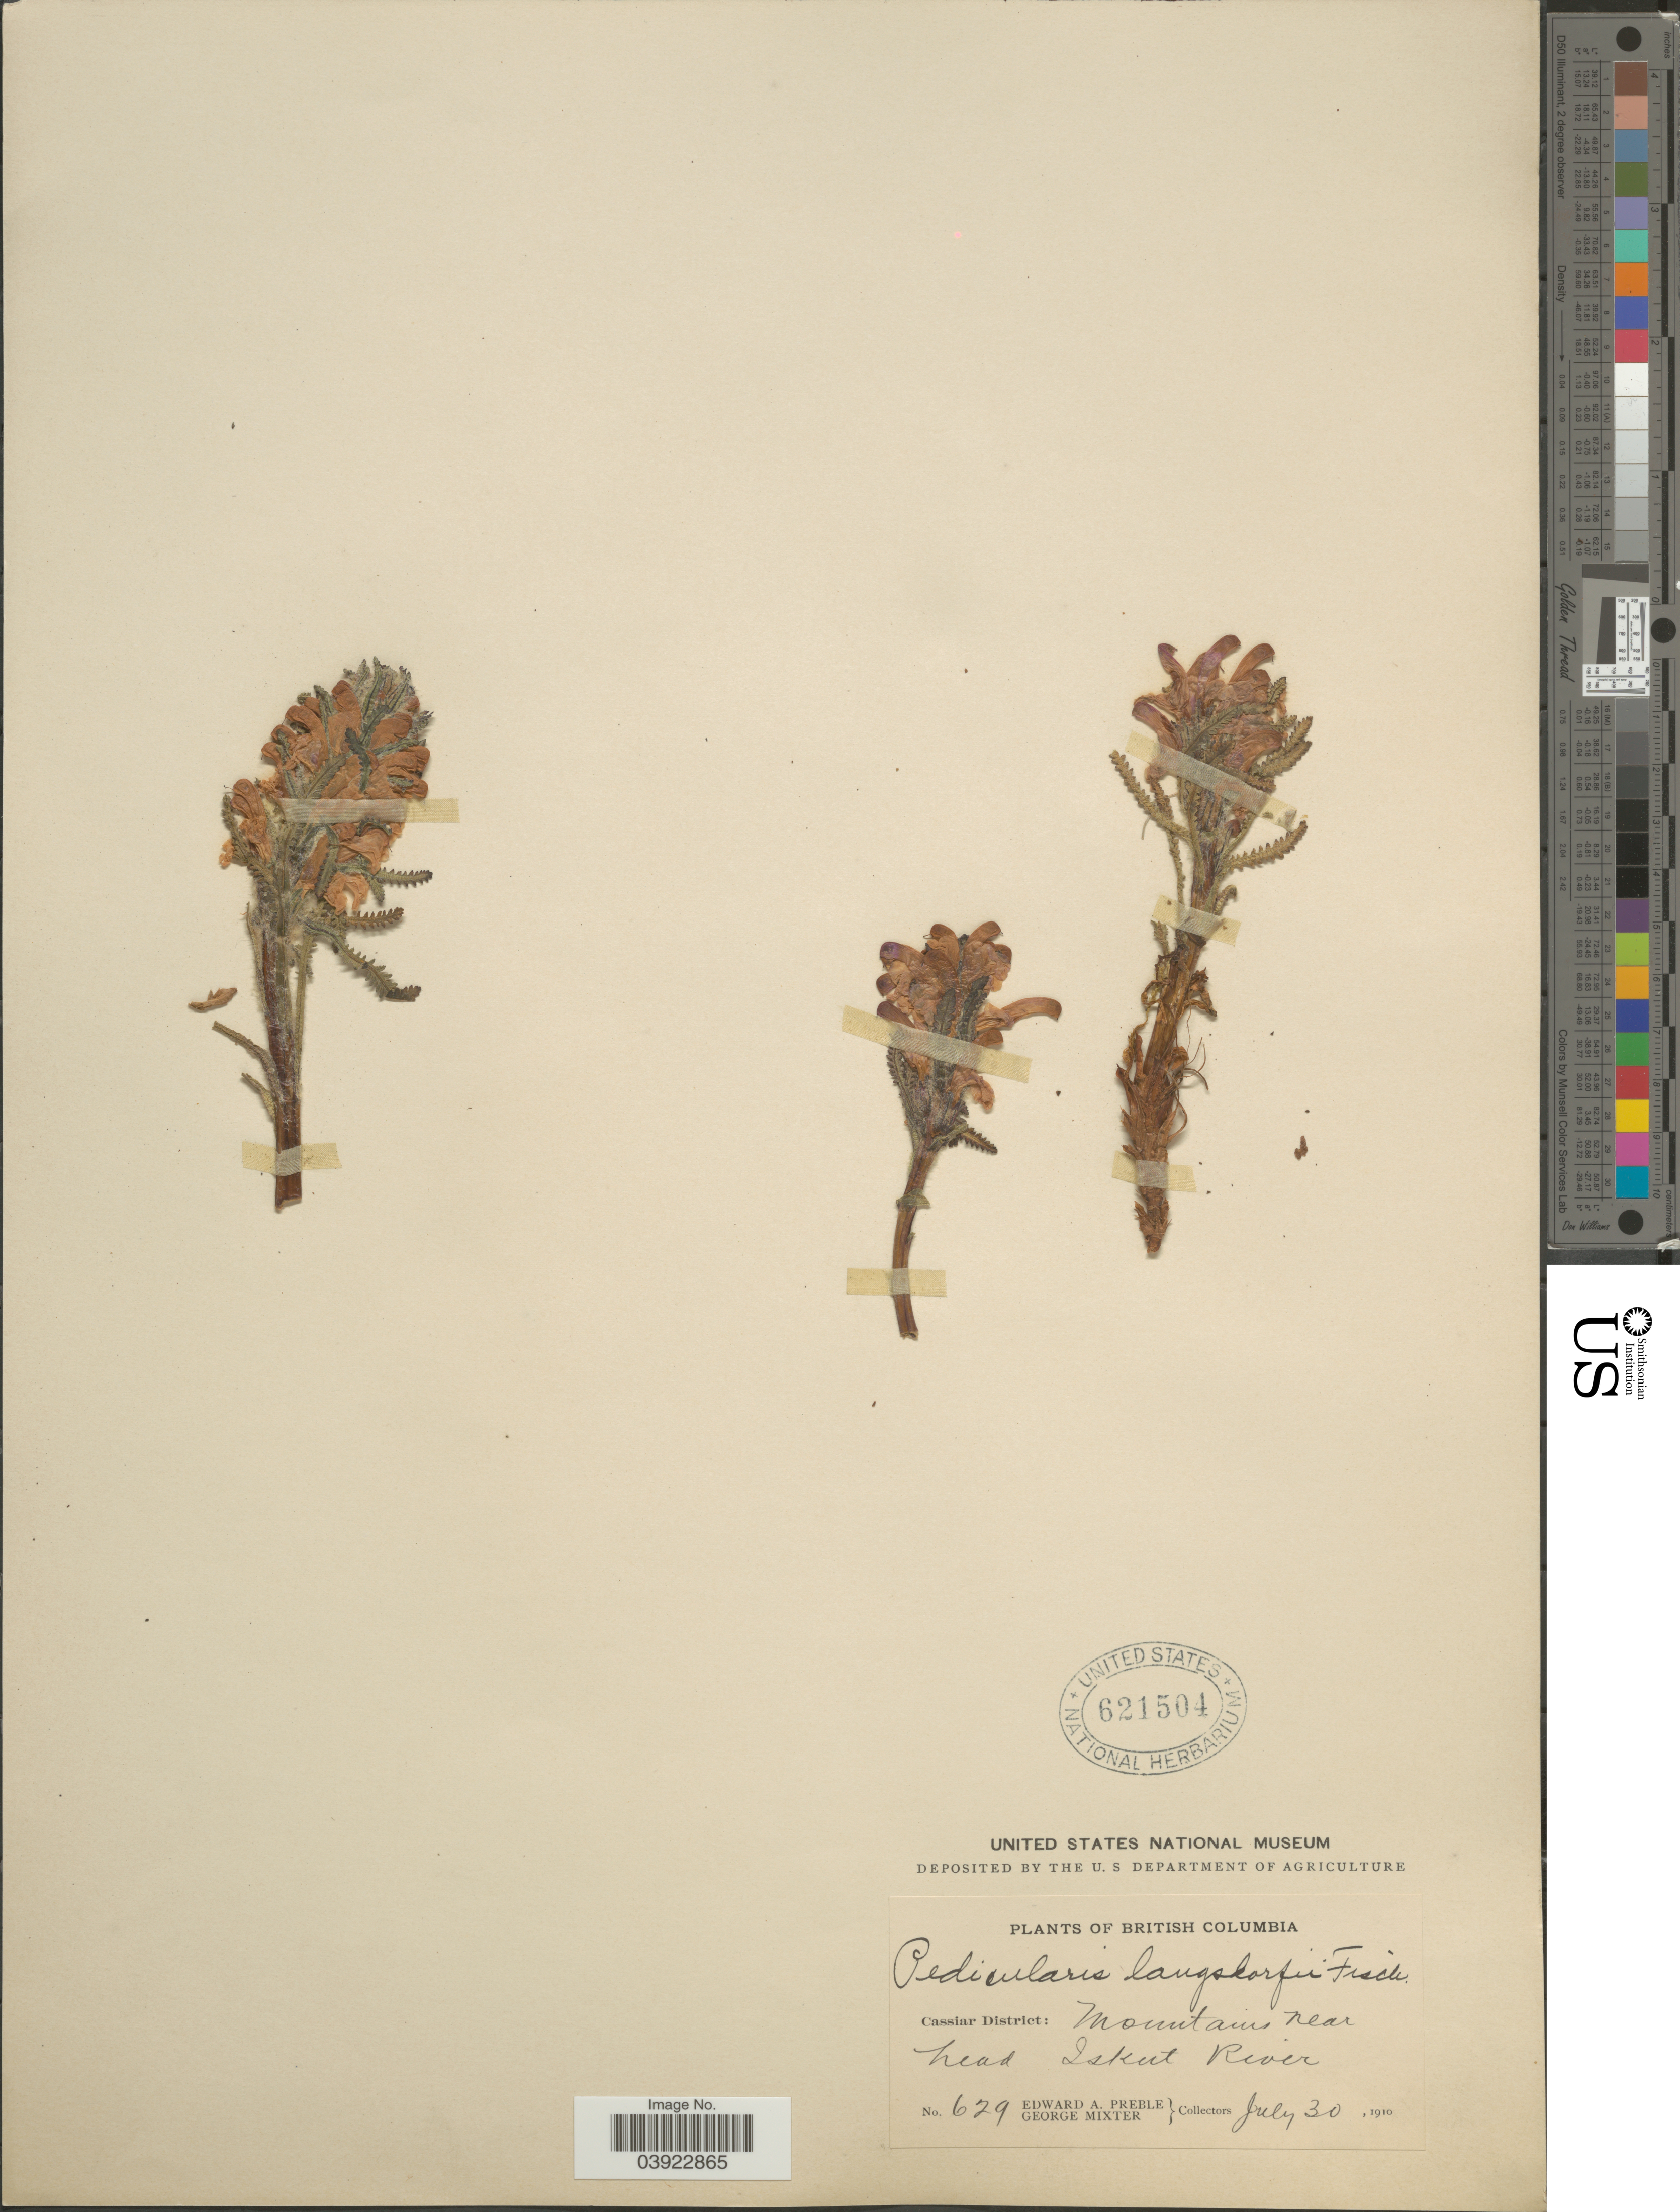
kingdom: Plantae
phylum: Tracheophyta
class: Magnoliopsida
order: Lamiales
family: Orobanchaceae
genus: Pedicularis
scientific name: Pedicularis langsdorffii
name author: Fisch. ex Steven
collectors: E. Preble & G. Mixter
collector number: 629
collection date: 1910-07-30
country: Canada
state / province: British Columbia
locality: Cassiar District: Mountains near head Iskut River.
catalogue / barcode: US 621504